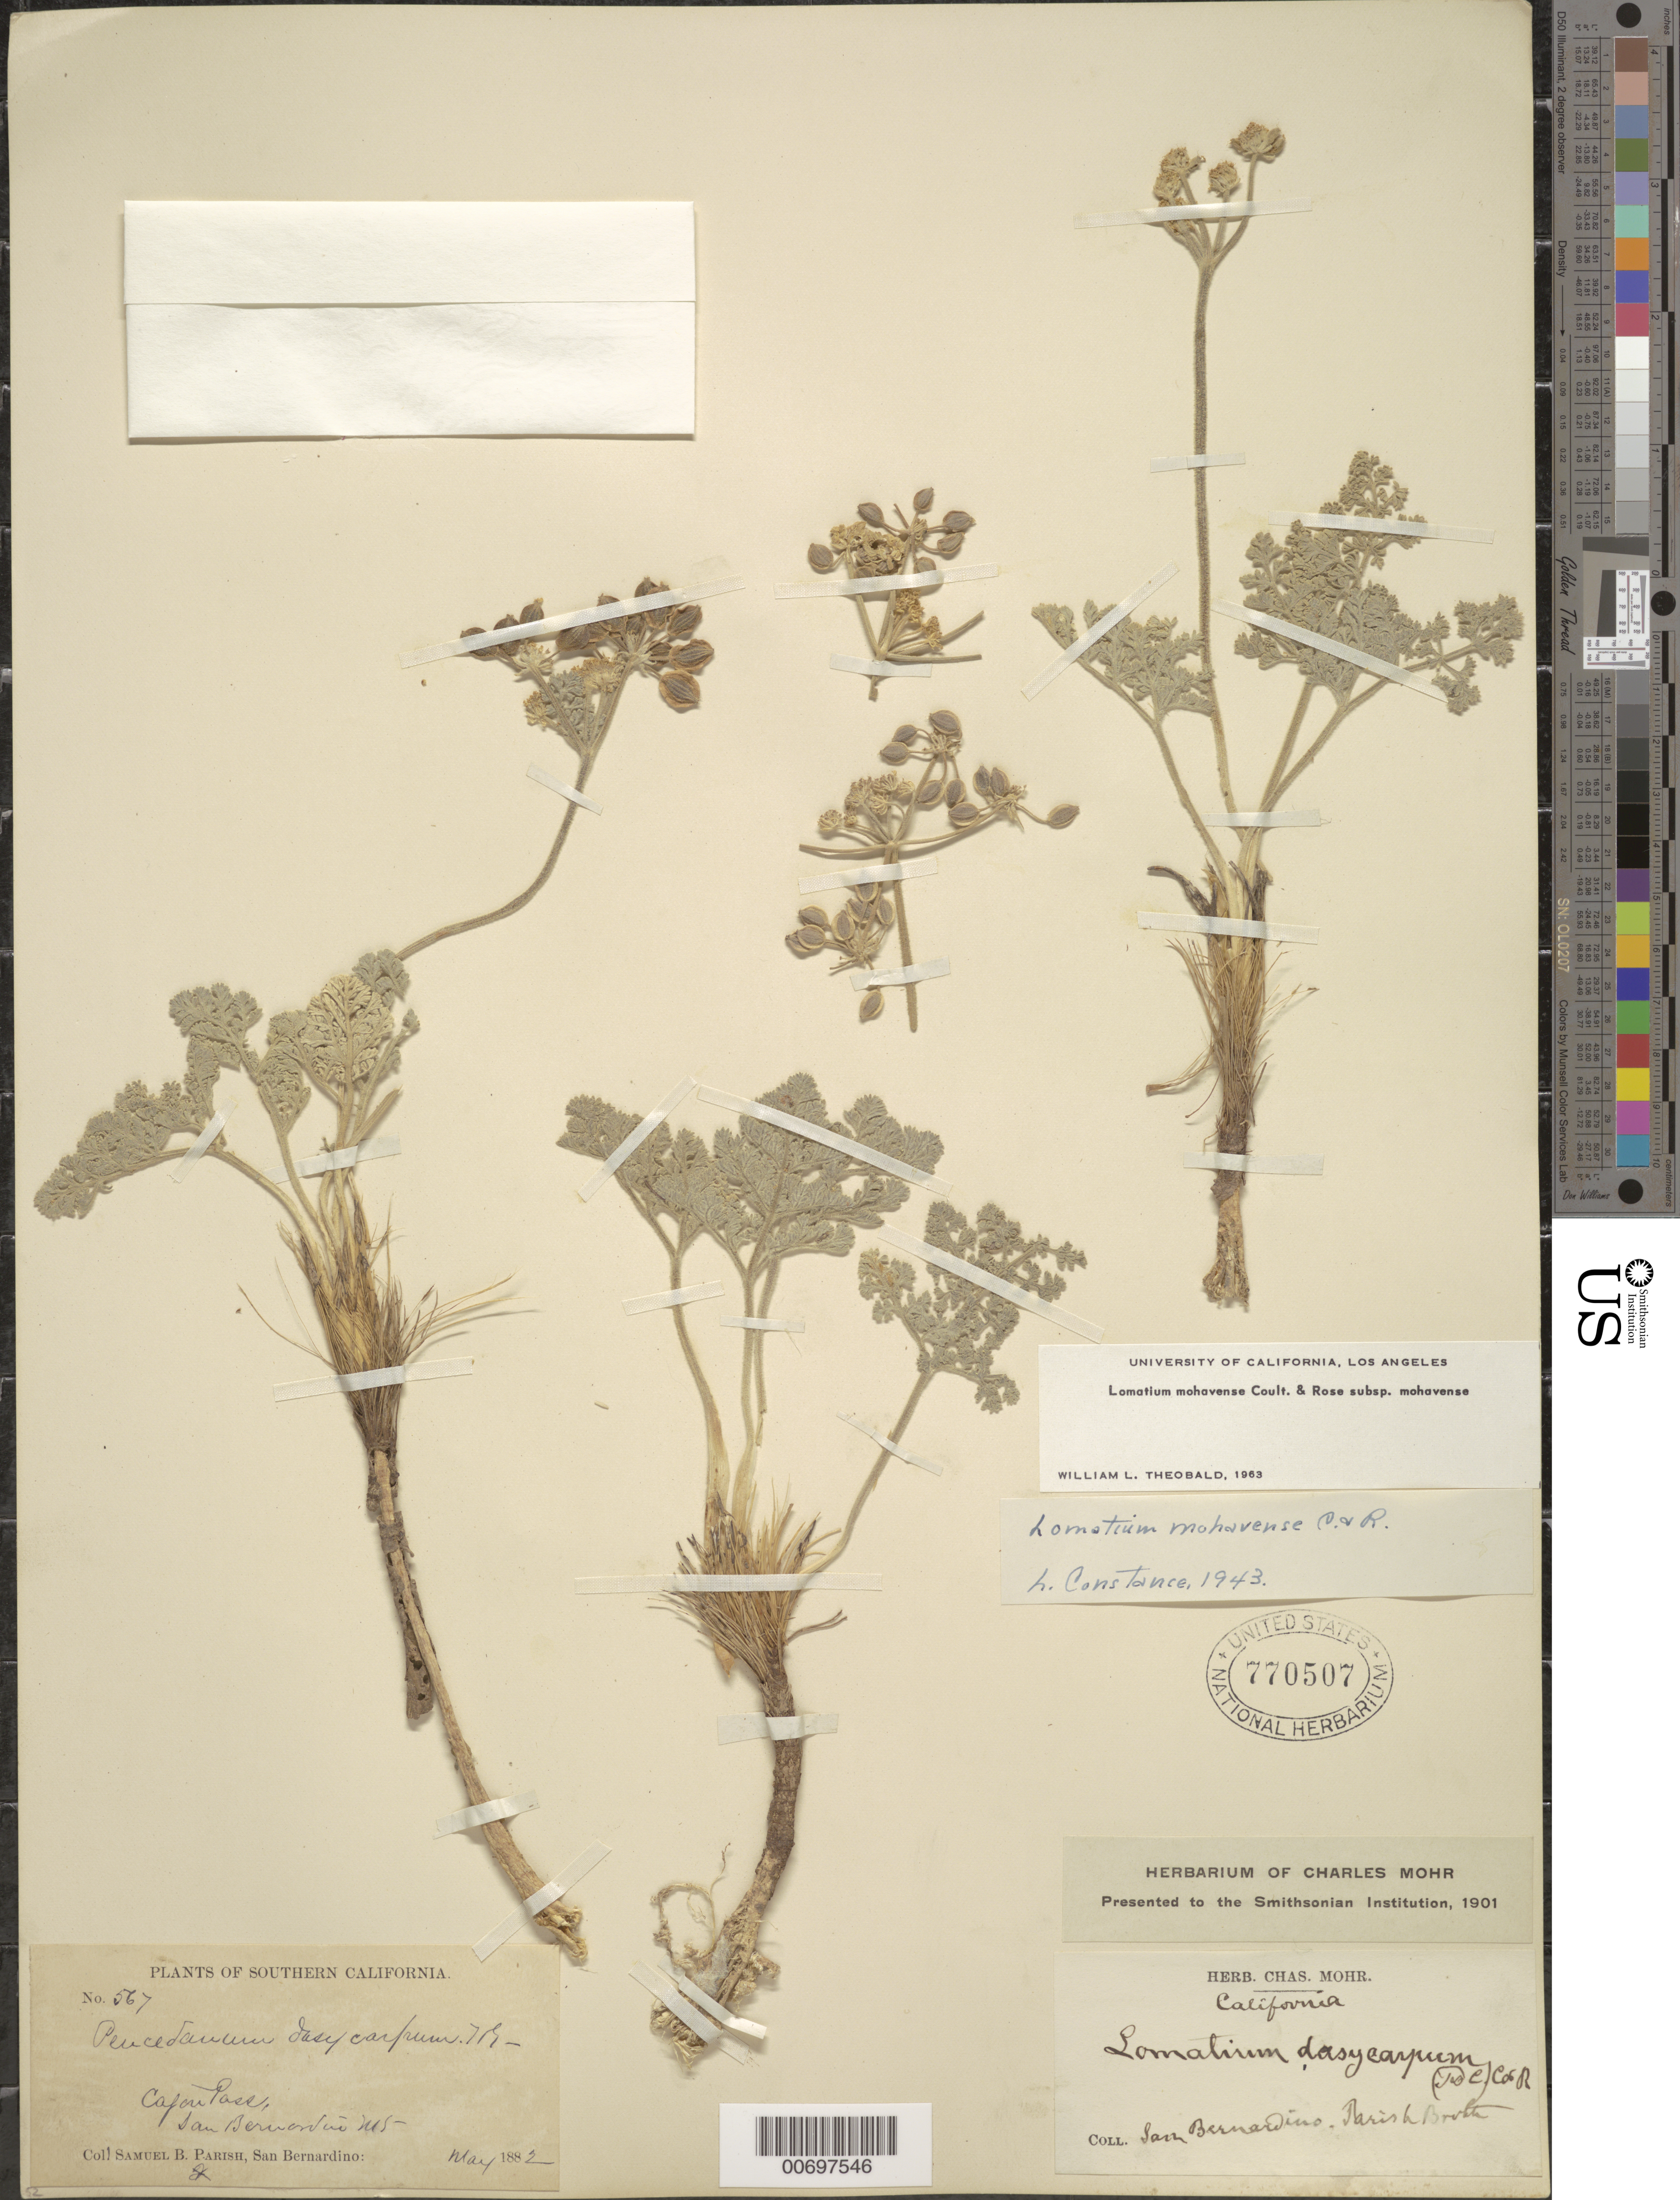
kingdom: Plantae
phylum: Tracheophyta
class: Magnoliopsida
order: Apiales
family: Apiaceae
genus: Lomatium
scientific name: Lomatium mohavense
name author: (J.M. Coult. & Rose) J.M. Coult. & Rose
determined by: Theobald, W. L., (LA), University of California - Los Angeles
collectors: S. B. Parish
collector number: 567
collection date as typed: May 1882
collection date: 1882-05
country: United States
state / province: California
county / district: San Bernardino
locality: Cajon Pass, San Bernardino Mts.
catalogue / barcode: US 770507